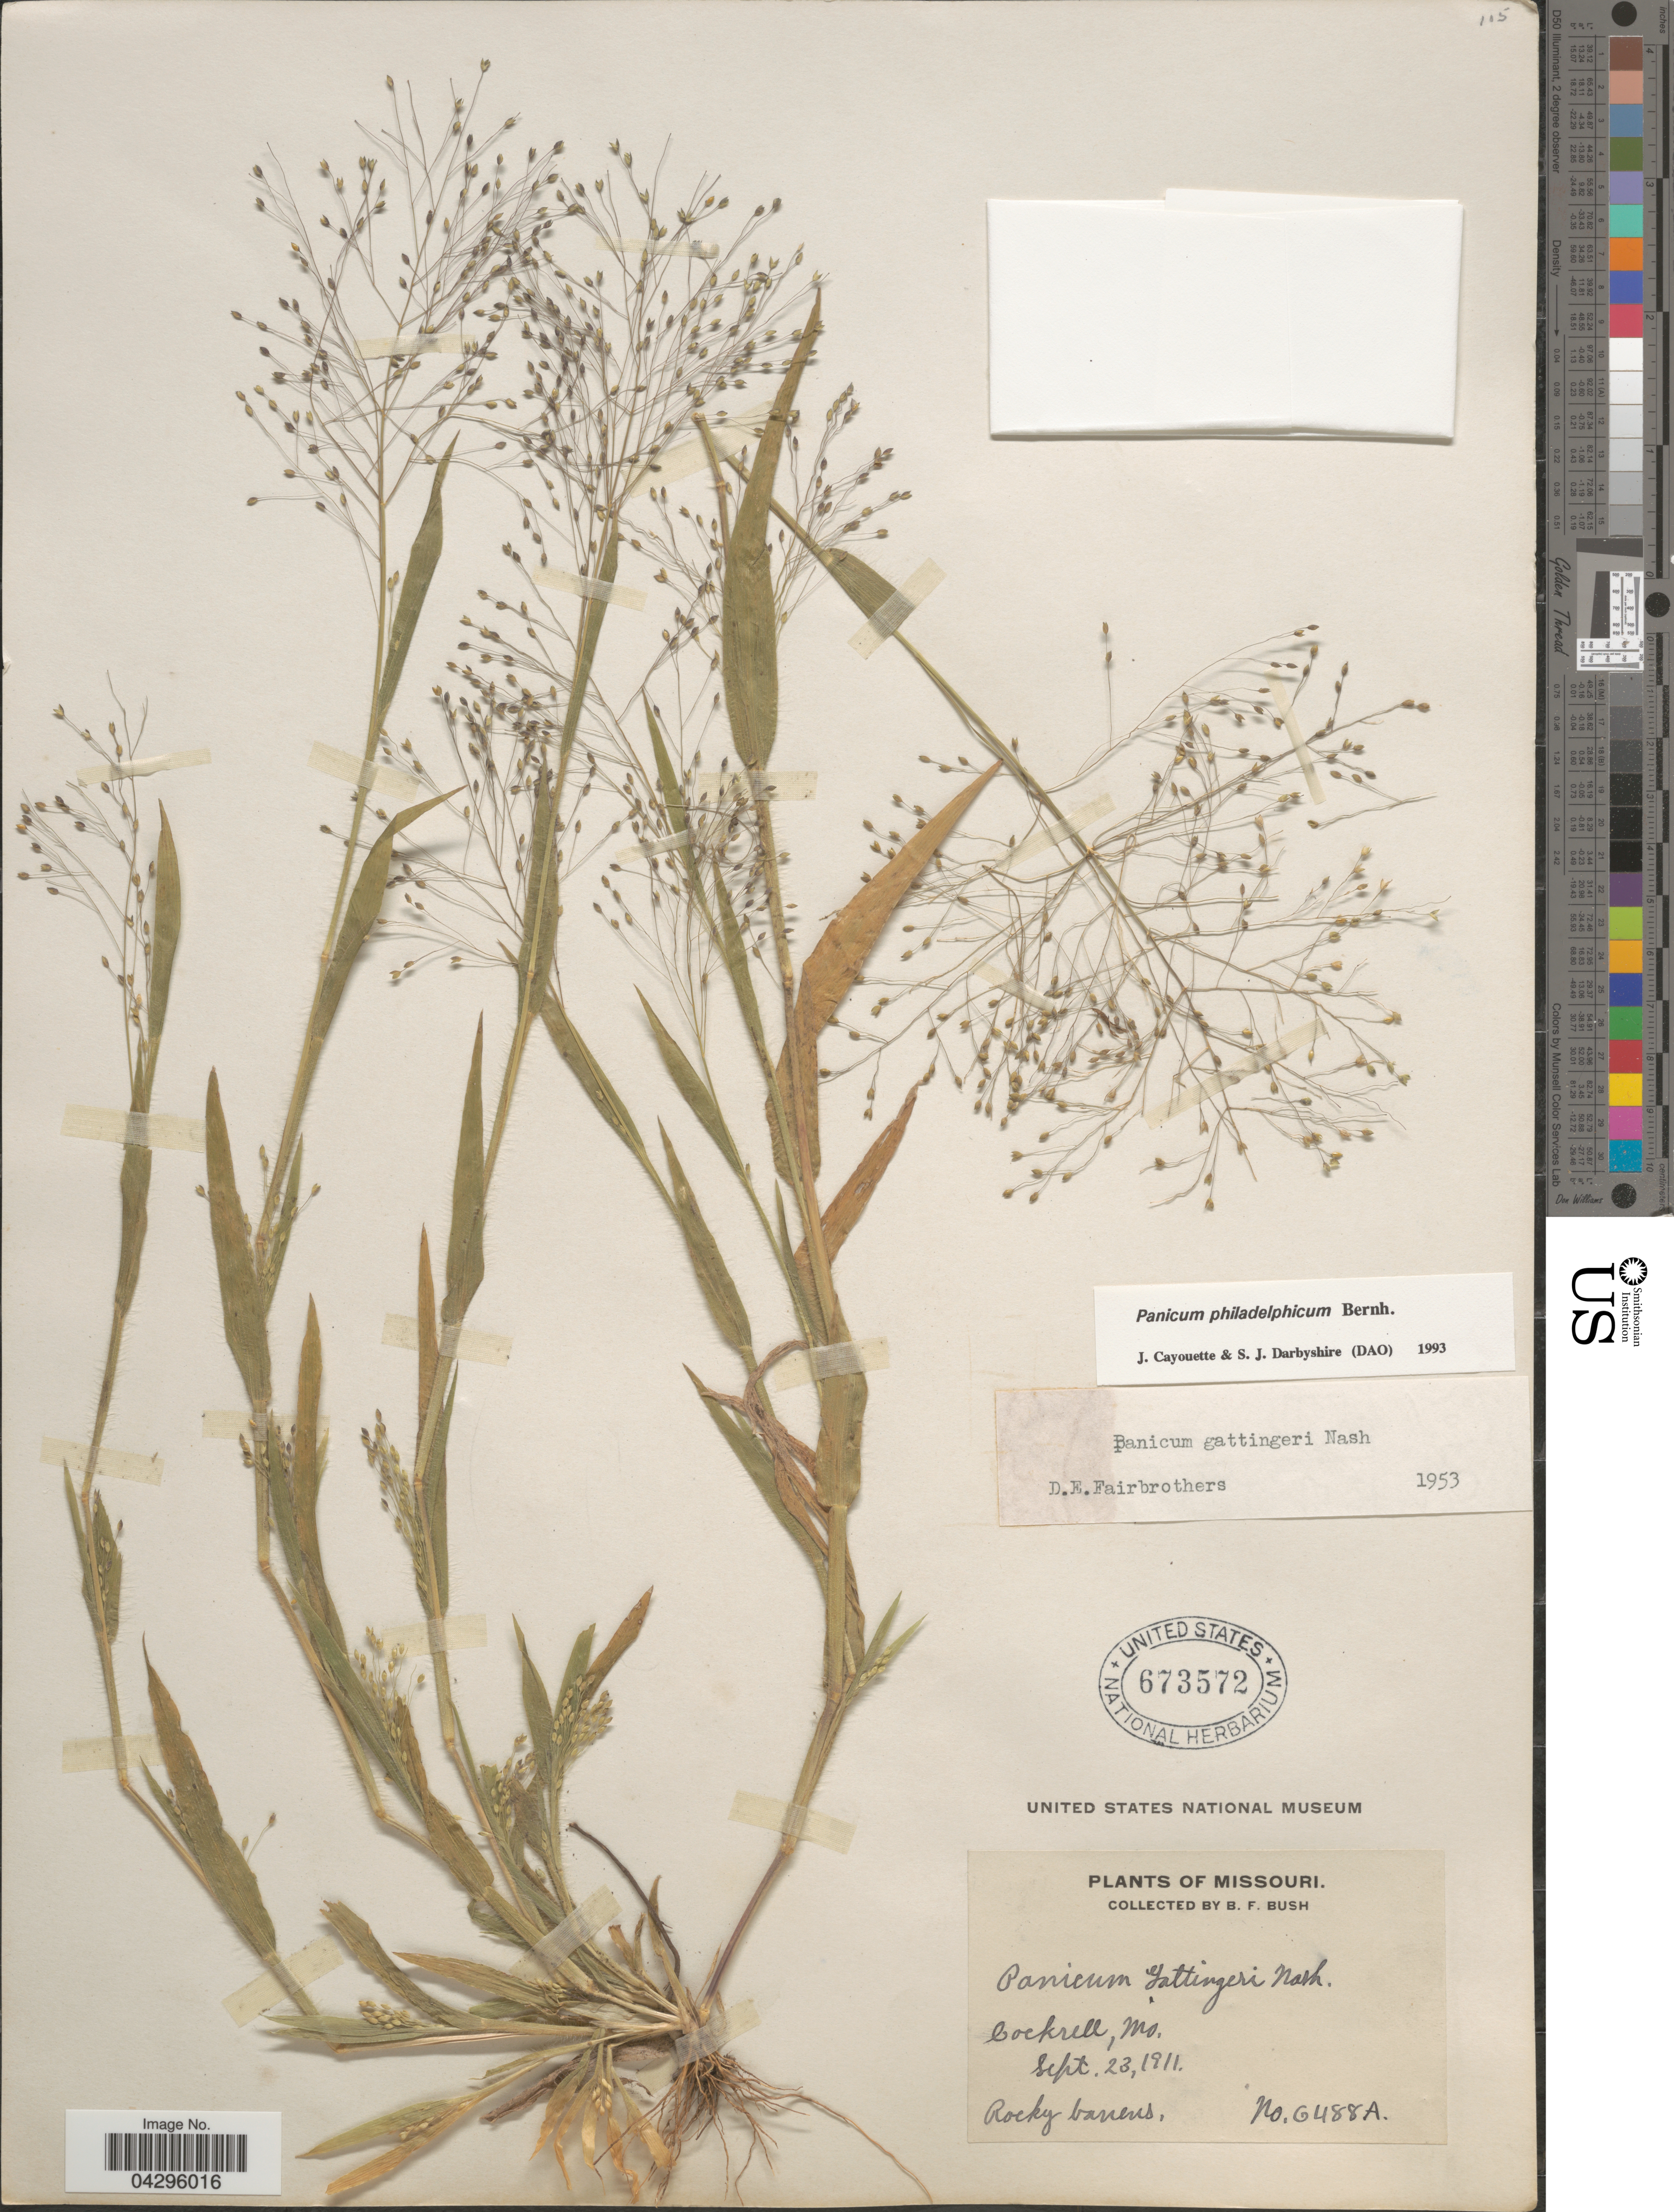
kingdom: Plantae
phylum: Tracheophyta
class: Liliopsida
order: Poales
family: Poaceae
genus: Panicum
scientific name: Panicum philadelphicum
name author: Bernh. ex Trin.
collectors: B. F. Bush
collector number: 6488A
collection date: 1911-09-23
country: United States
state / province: Missouri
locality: Cockrell.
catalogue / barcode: US 673572